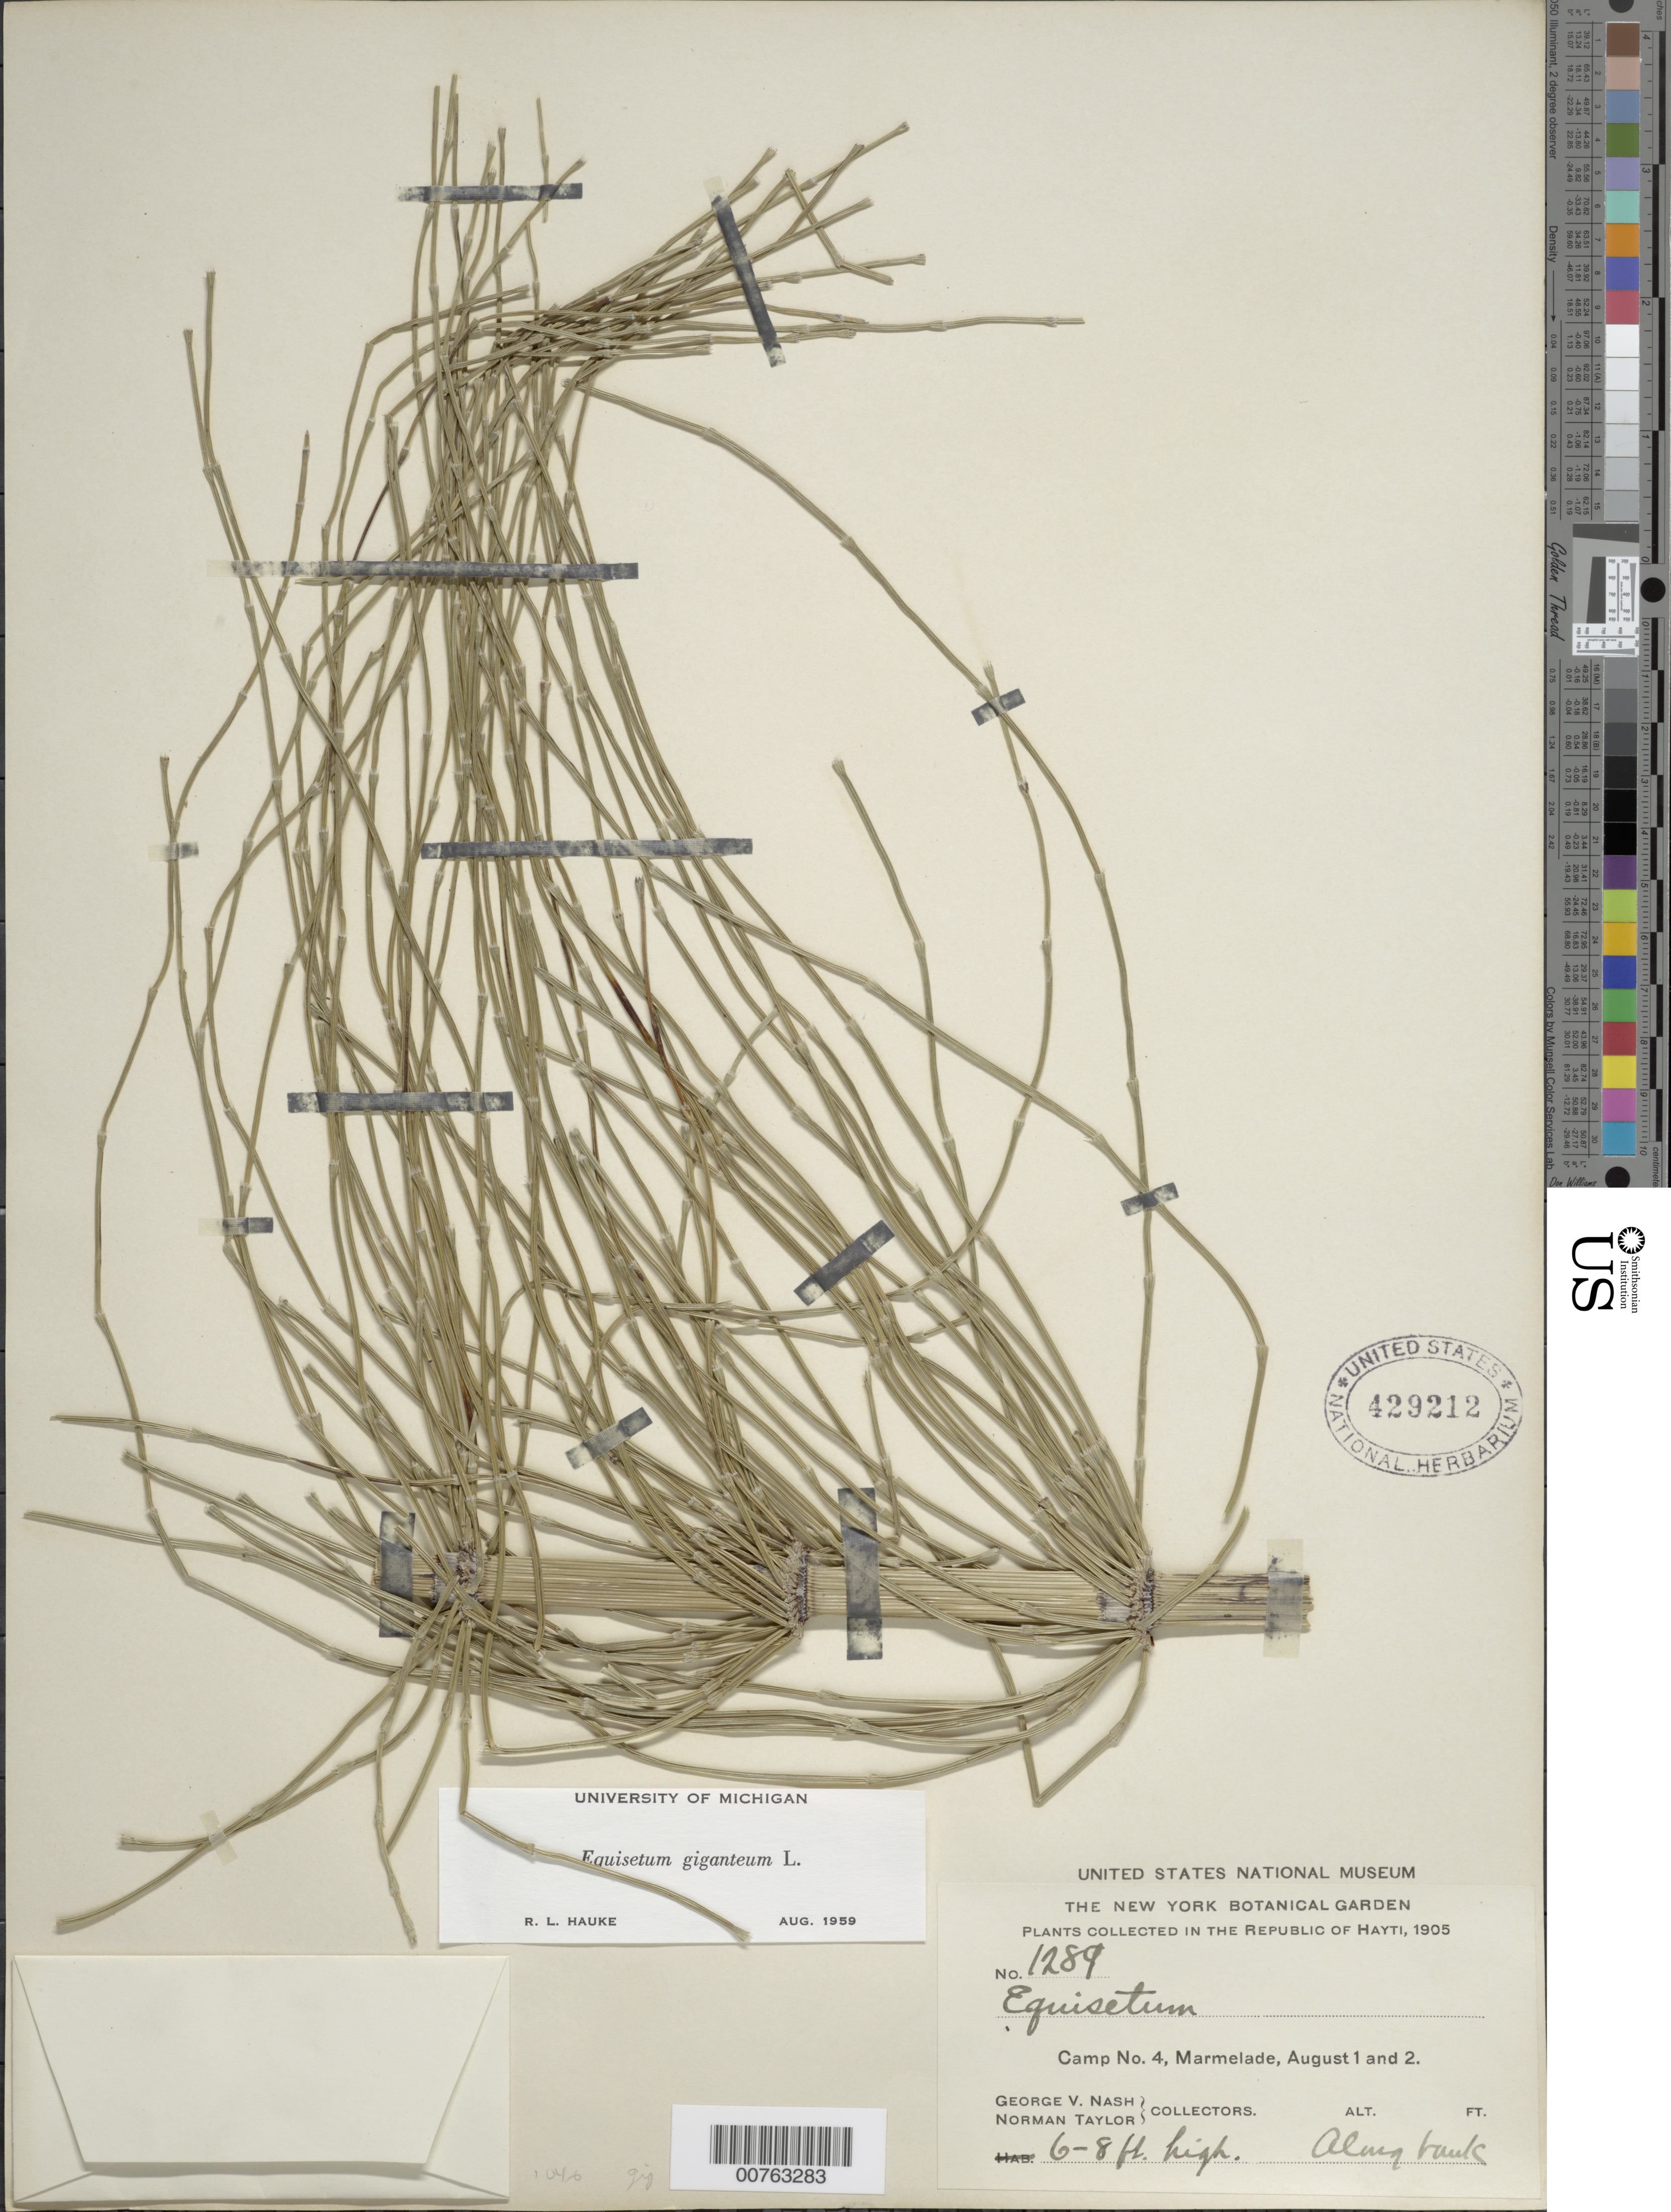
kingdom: Plantae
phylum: Tracheophyta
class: Polypodiopsida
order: Equisetales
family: Equisetaceae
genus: Equisetum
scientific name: Equisetum giganteum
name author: L.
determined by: Hauke, R. L.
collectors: G. V. Nash & N. Taylor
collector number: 1289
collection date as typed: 01 Aug 1905 to 02 Aug 1905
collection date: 1905-08-01/1905-08-02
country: Haiti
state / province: Nord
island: Hispaniola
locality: Camp No. 4, Marmelade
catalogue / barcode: US 429212